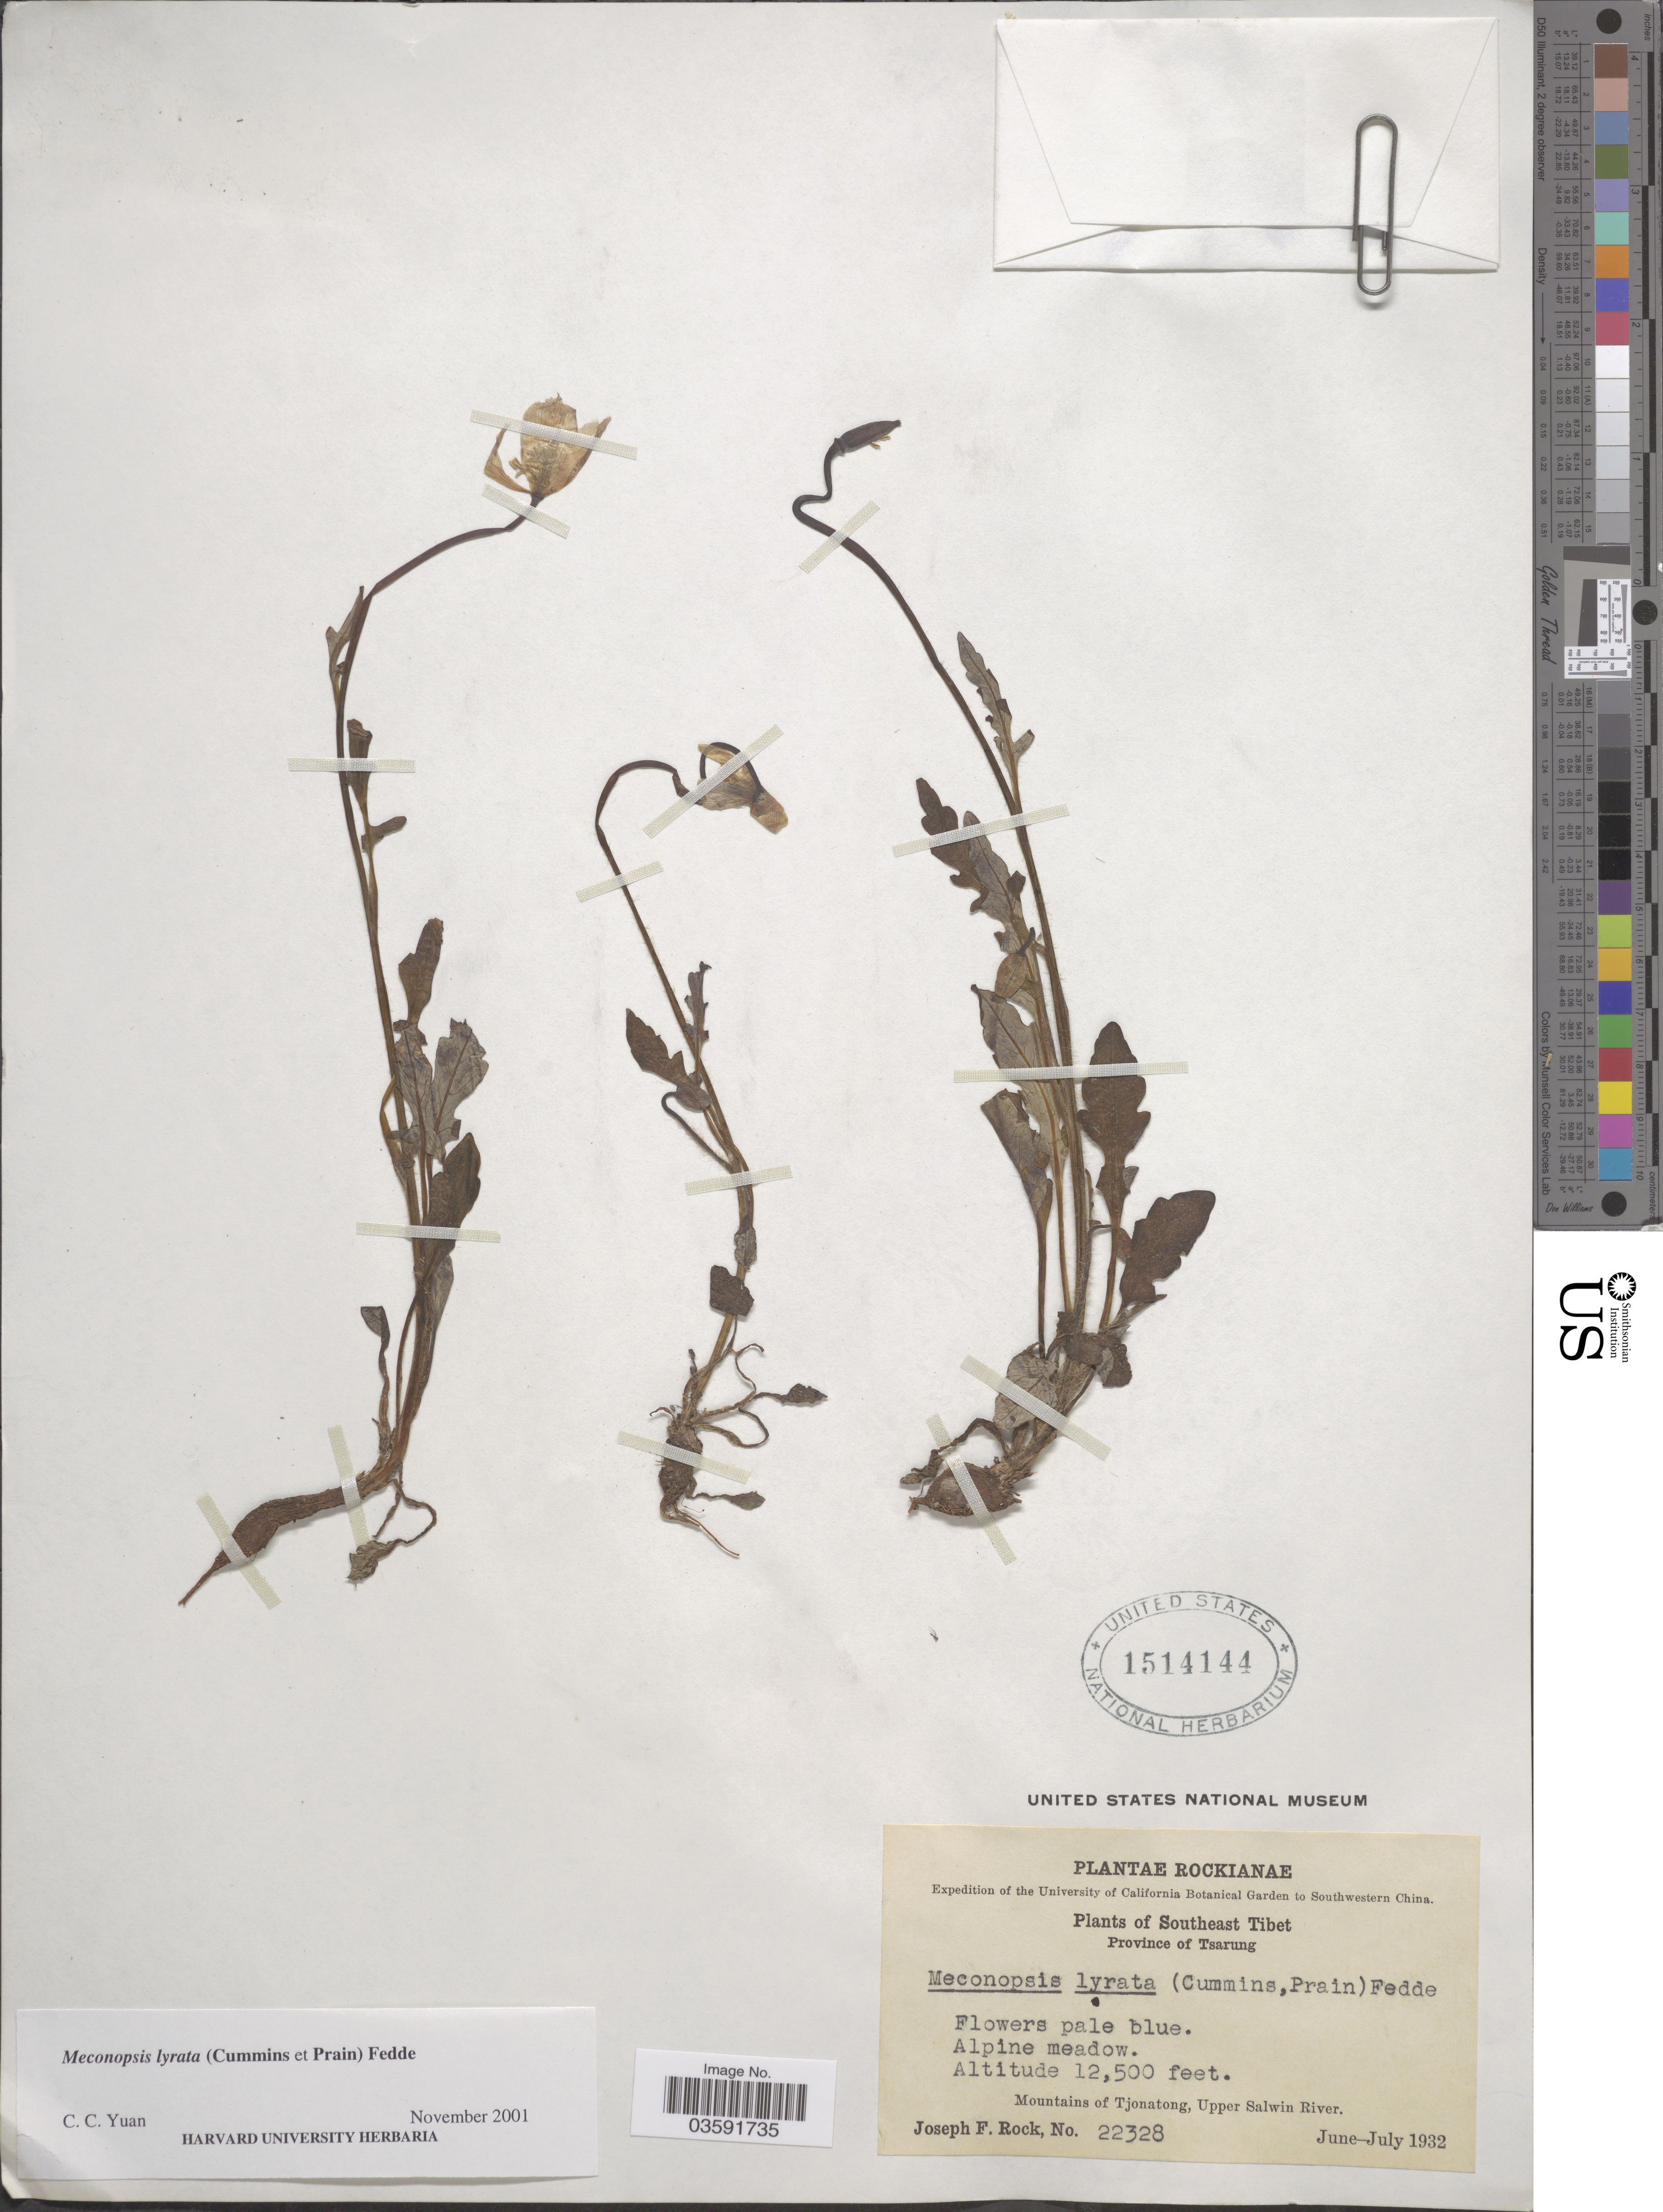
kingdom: Plantae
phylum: Tracheophyta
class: Magnoliopsida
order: Ranunculales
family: Papaveraceae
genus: Meconopsis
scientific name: Meconopsis lyrata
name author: Fedde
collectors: J. F. Rock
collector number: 22328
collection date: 1932-06/1932-07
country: China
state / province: Xizang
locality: Southwestern China. Southeast Tibet. Province of Tsarung. Mountains of Tjonatong, Upper Salwin River.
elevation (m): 3810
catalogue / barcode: US 1514144